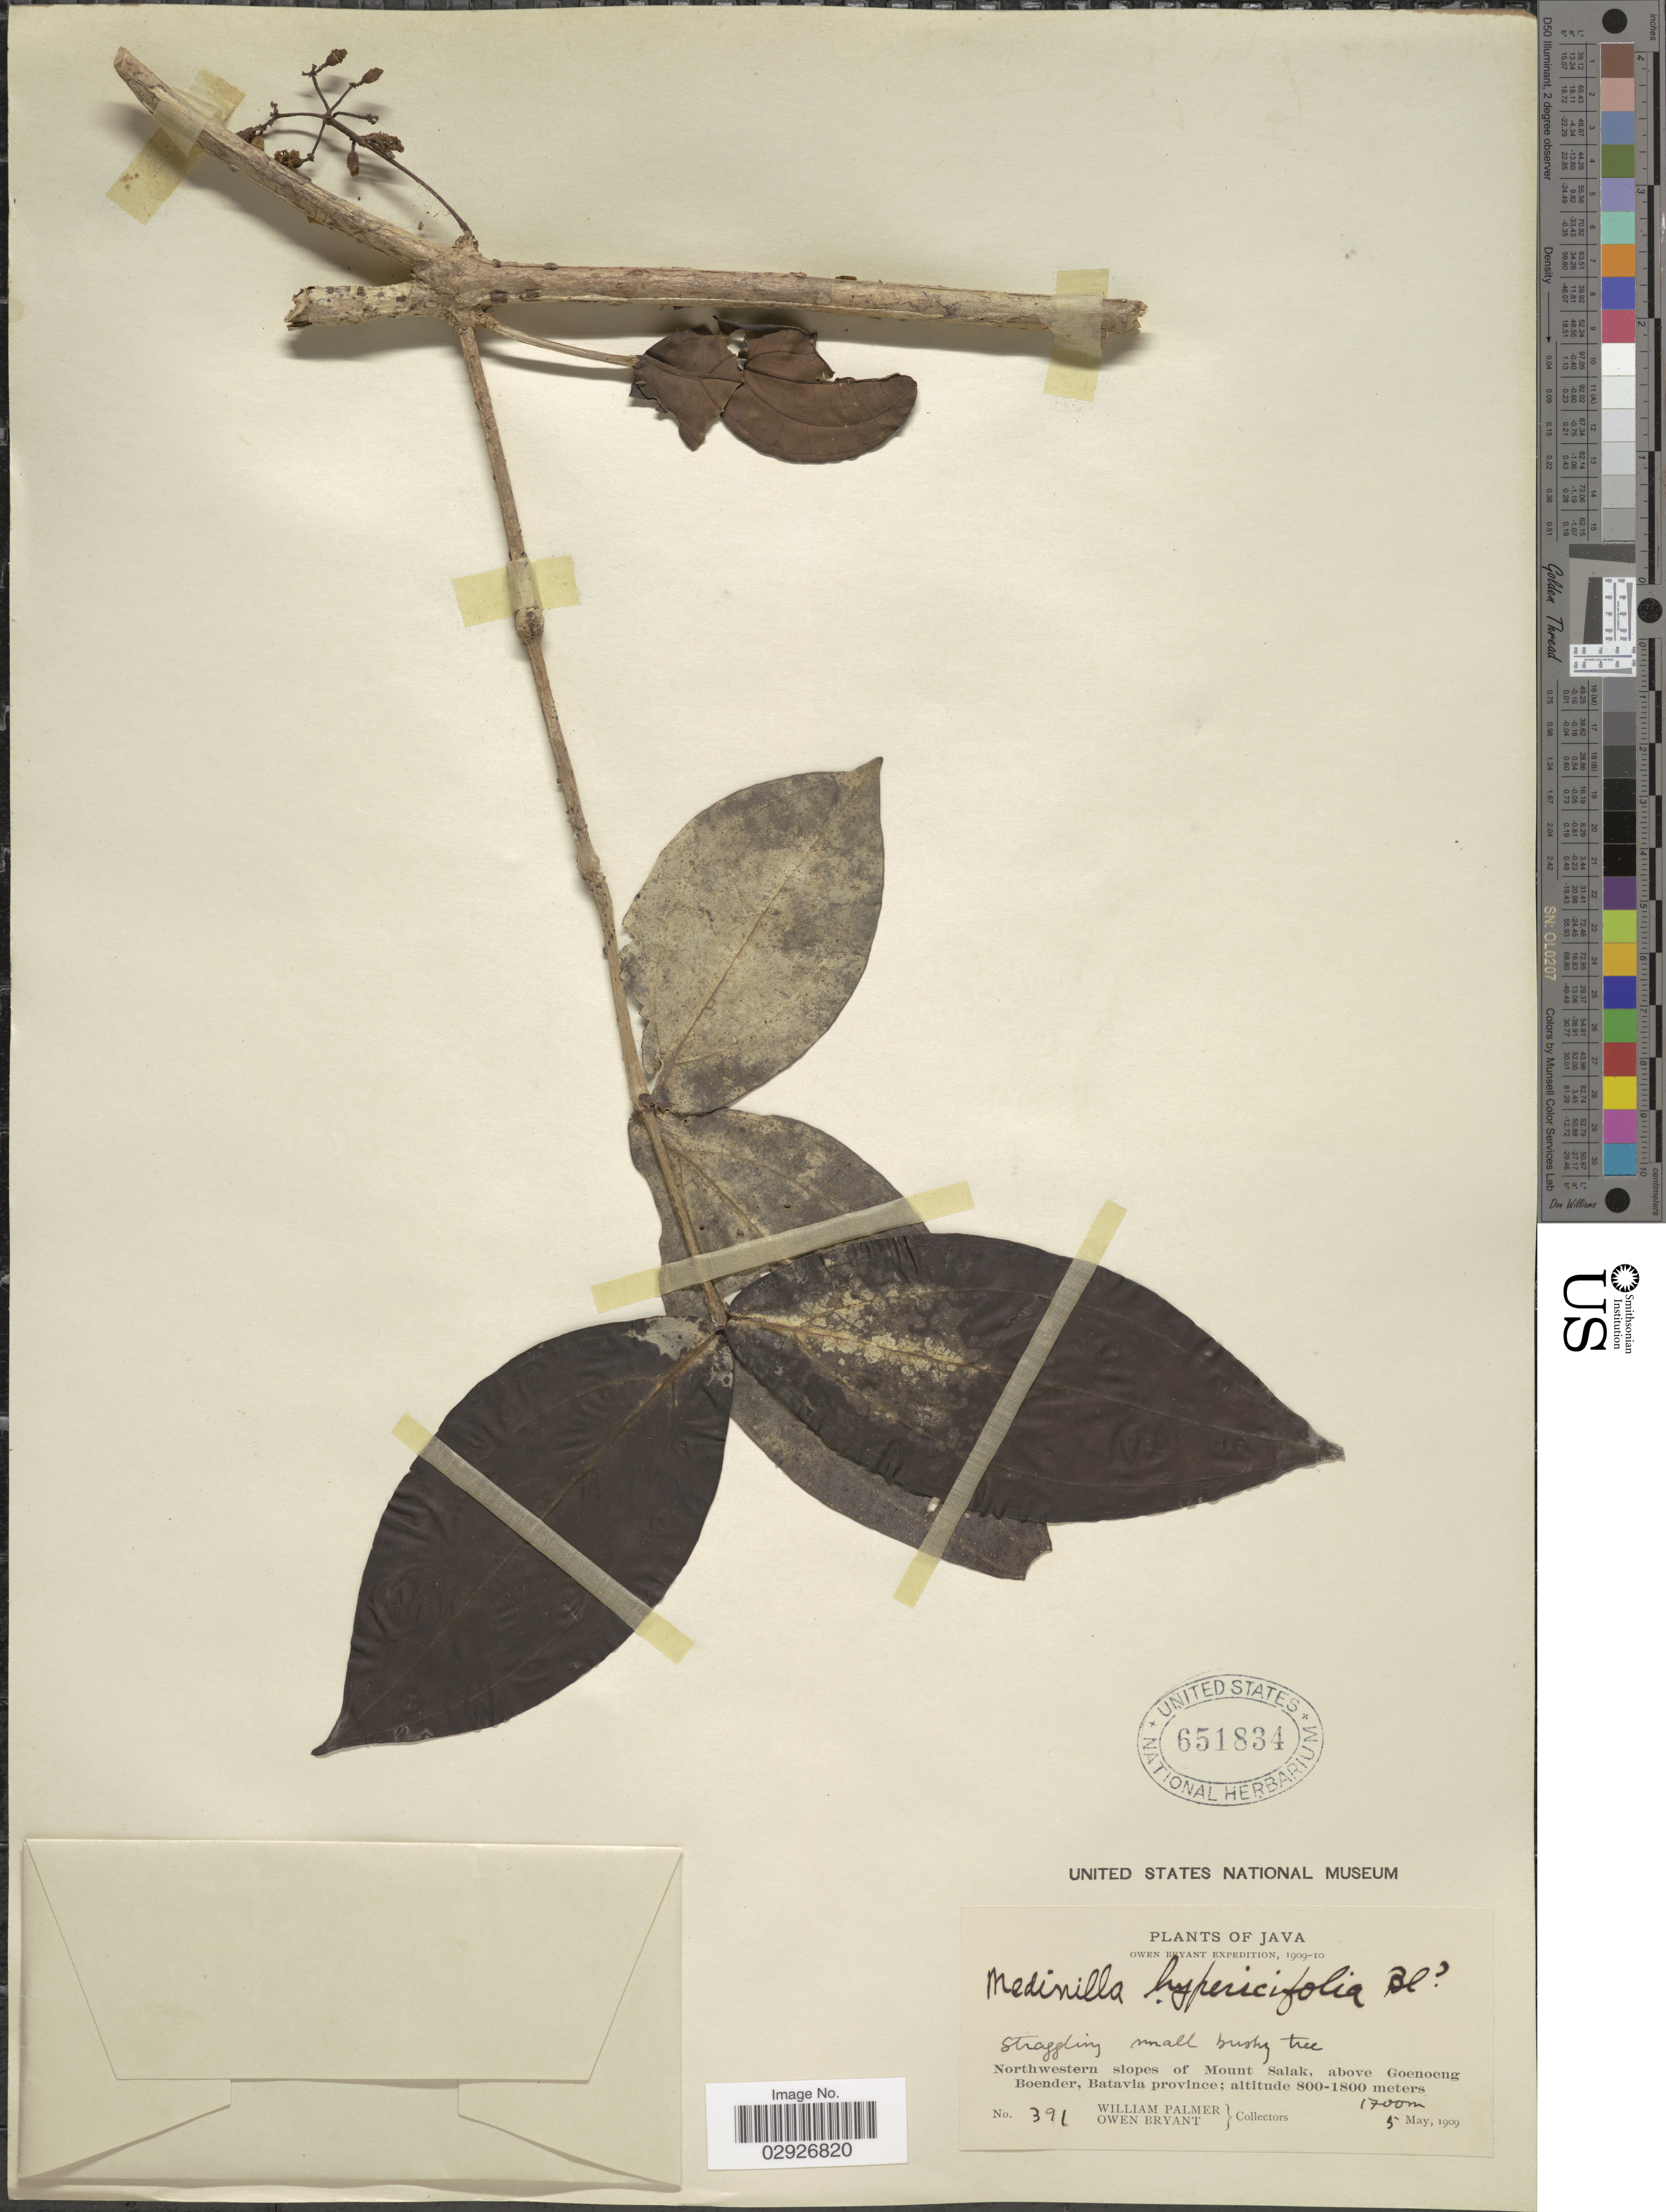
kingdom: Plantae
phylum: Tracheophyta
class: Magnoliopsida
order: Myrtales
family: Melastomataceae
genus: Medinilla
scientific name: Medinilla hypericifolia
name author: Blume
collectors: W. Palmer & O. Bryant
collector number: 391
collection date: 1909-05-05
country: Indonesia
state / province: Java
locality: Northwestern slopes of Mount Salak, above Goenoeng Boender, Batavia province.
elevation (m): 1700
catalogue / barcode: US 651834